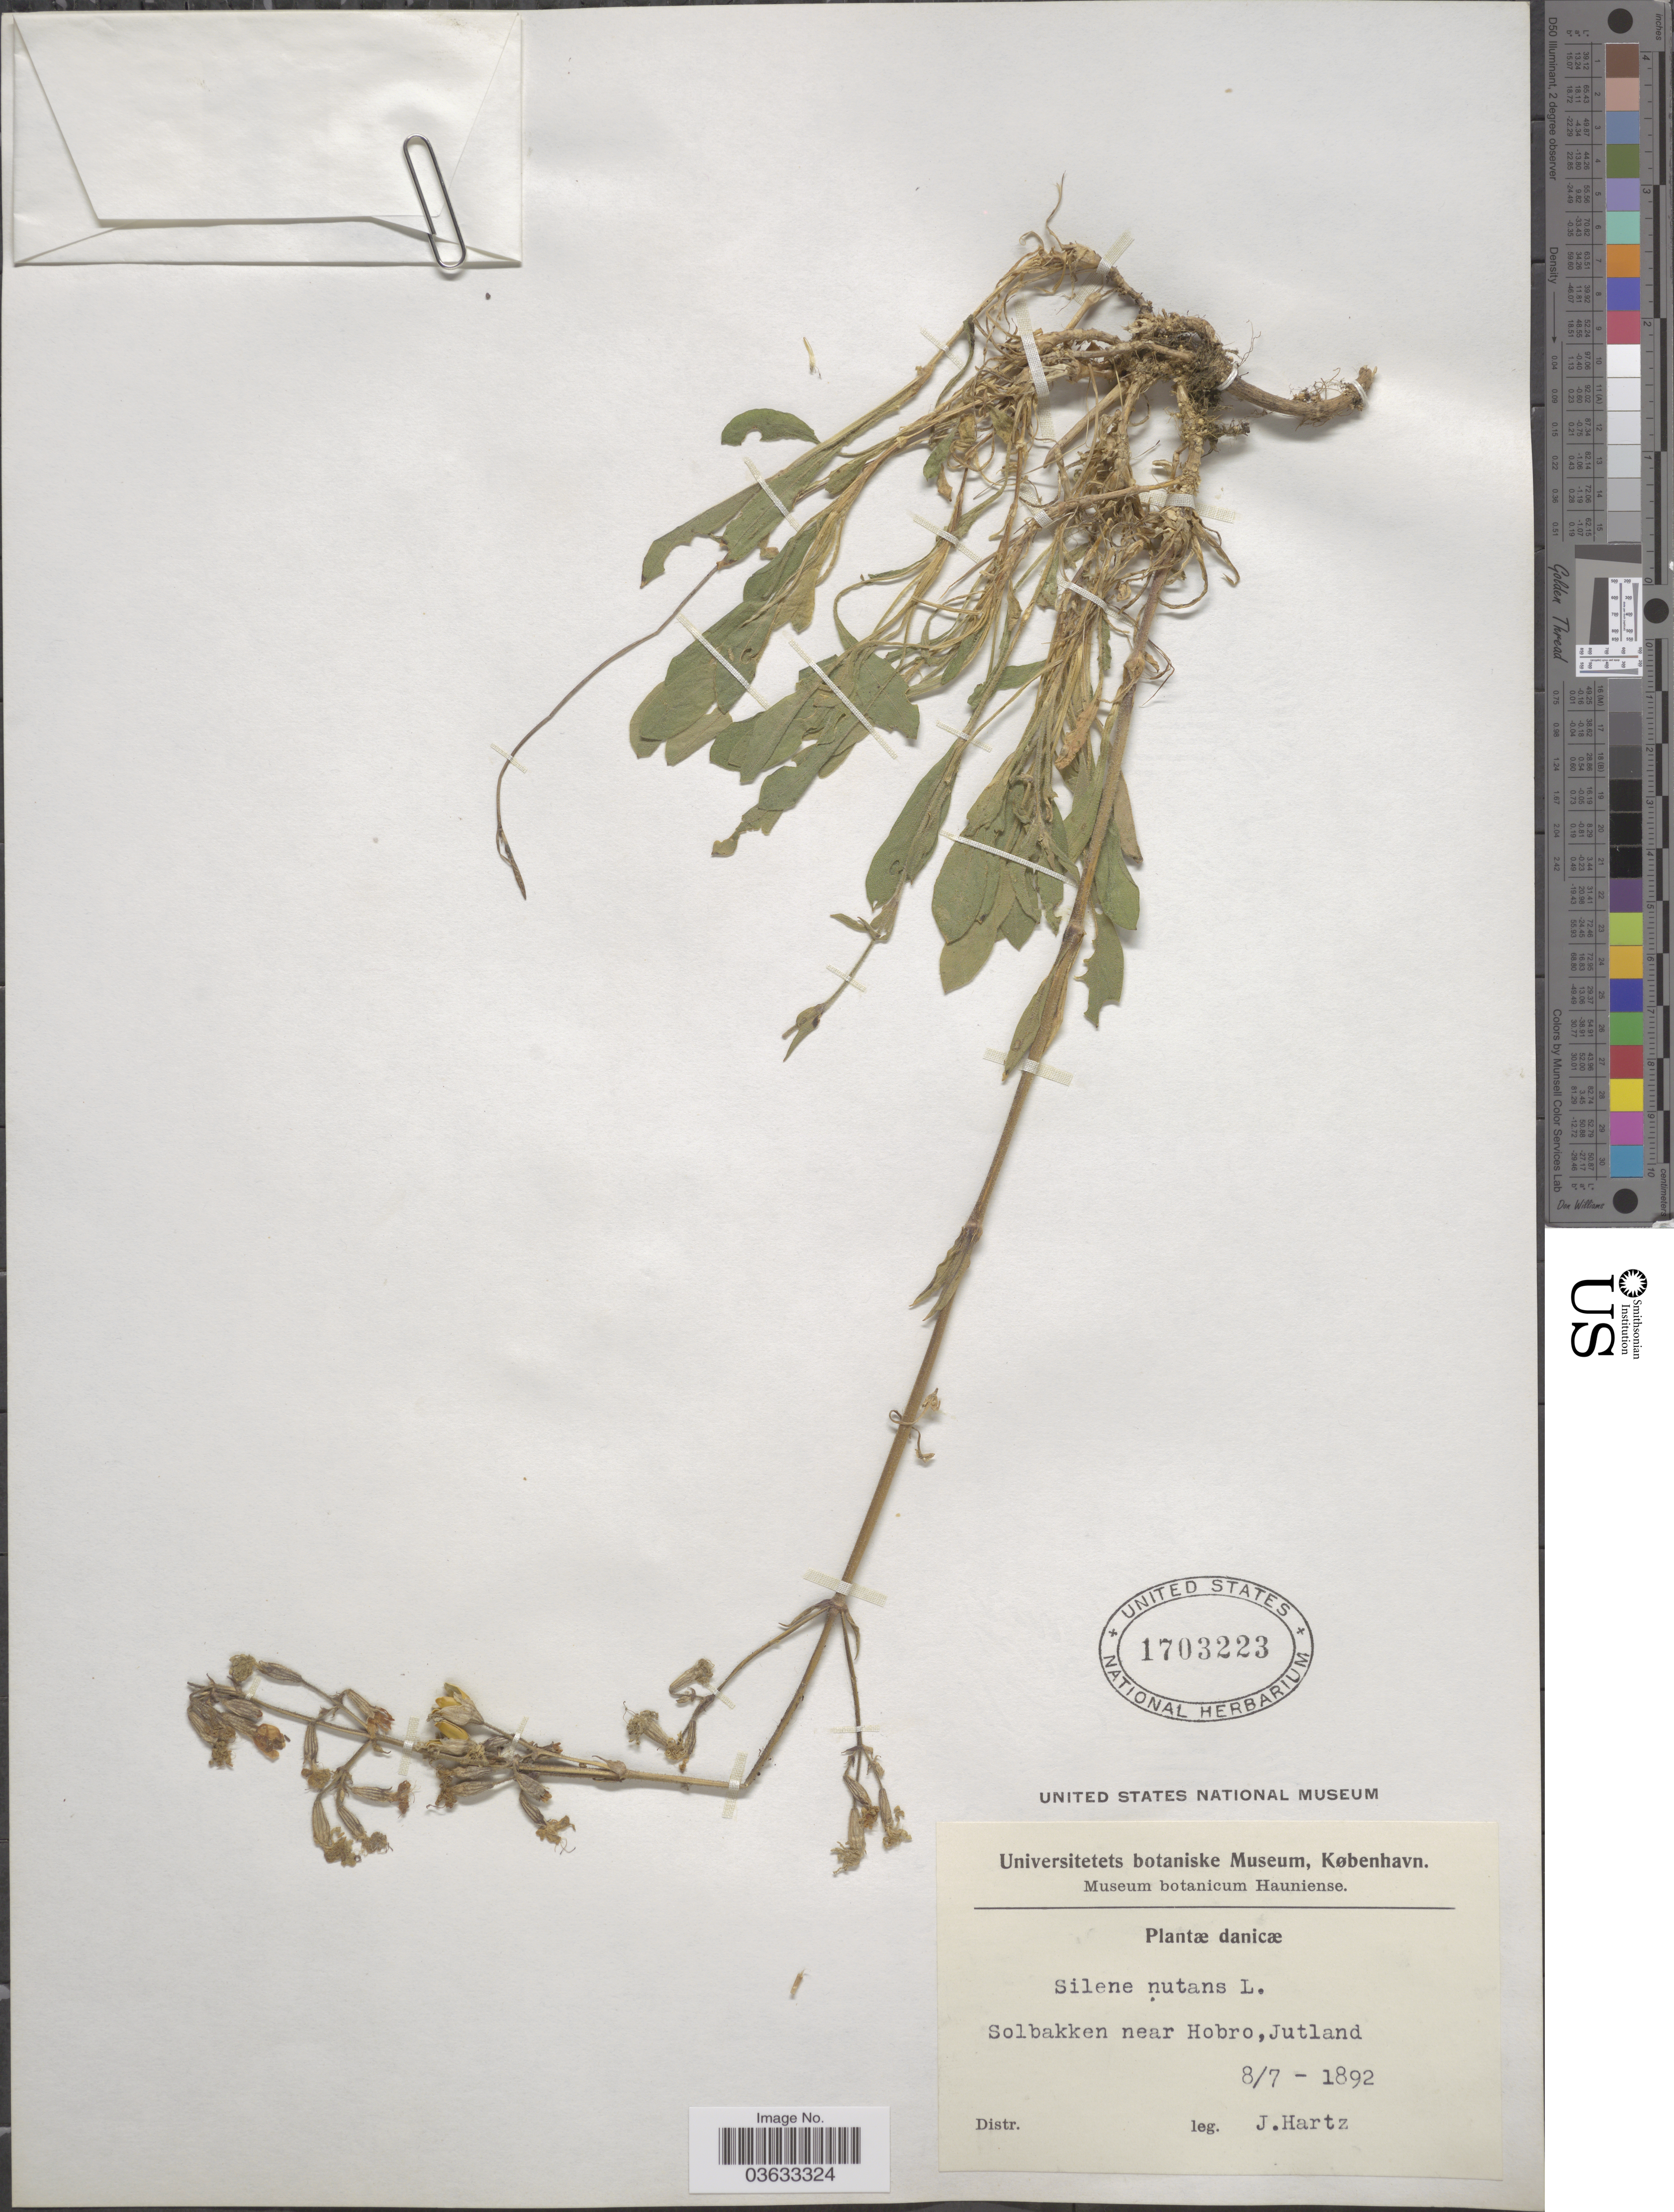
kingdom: Plantae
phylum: Tracheophyta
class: Magnoliopsida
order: Caryophyllales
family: Caryophyllaceae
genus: Silene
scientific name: Silene nutans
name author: L.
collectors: J. Hartz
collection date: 1892-07-08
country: Denmark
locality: Danicæ. Solbakken near Hobro, Jutland.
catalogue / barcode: US 1703223